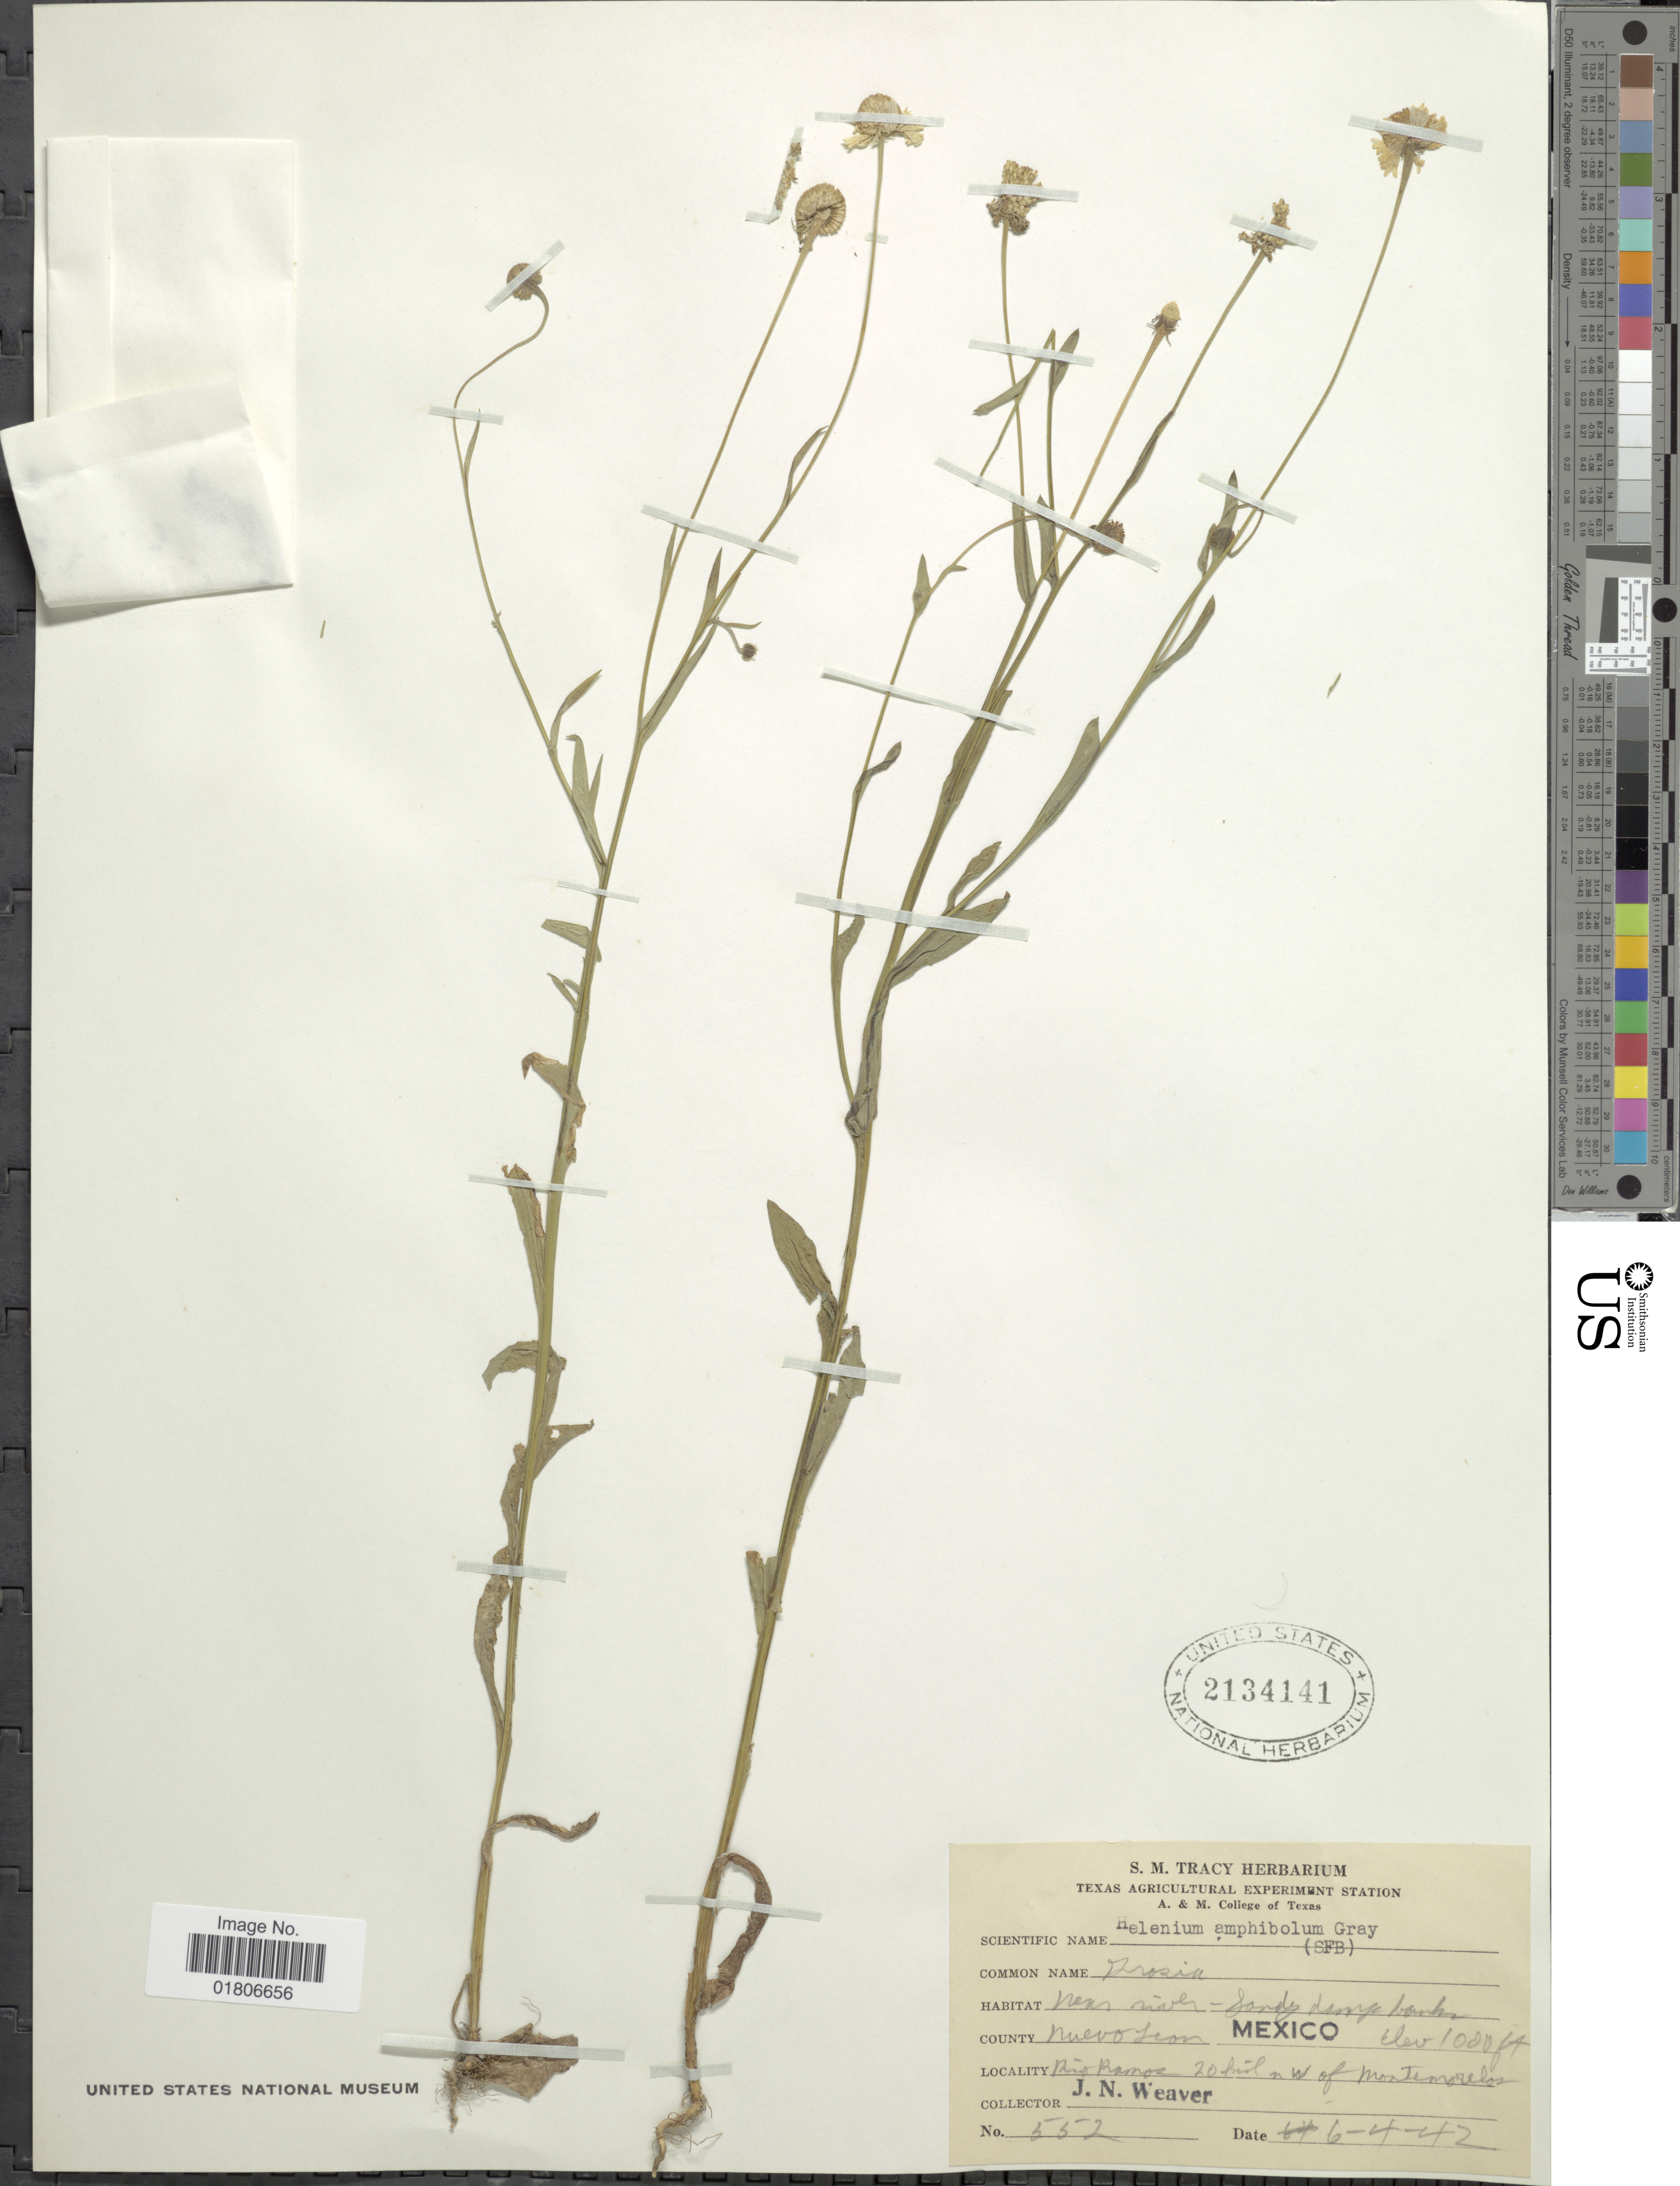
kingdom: Plantae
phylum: Tracheophyta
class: Magnoliopsida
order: Asterales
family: Asteraceae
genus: Helenium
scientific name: Helenium quadridentatum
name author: Labill.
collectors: J. N. Weaver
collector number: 552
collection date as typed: Transcribed d/m/y: 6/4/42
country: Mexico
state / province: Nuevo León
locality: Near river. Rio Ramos 20 kil nw of Montemorelos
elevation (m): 305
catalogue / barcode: US 2134141